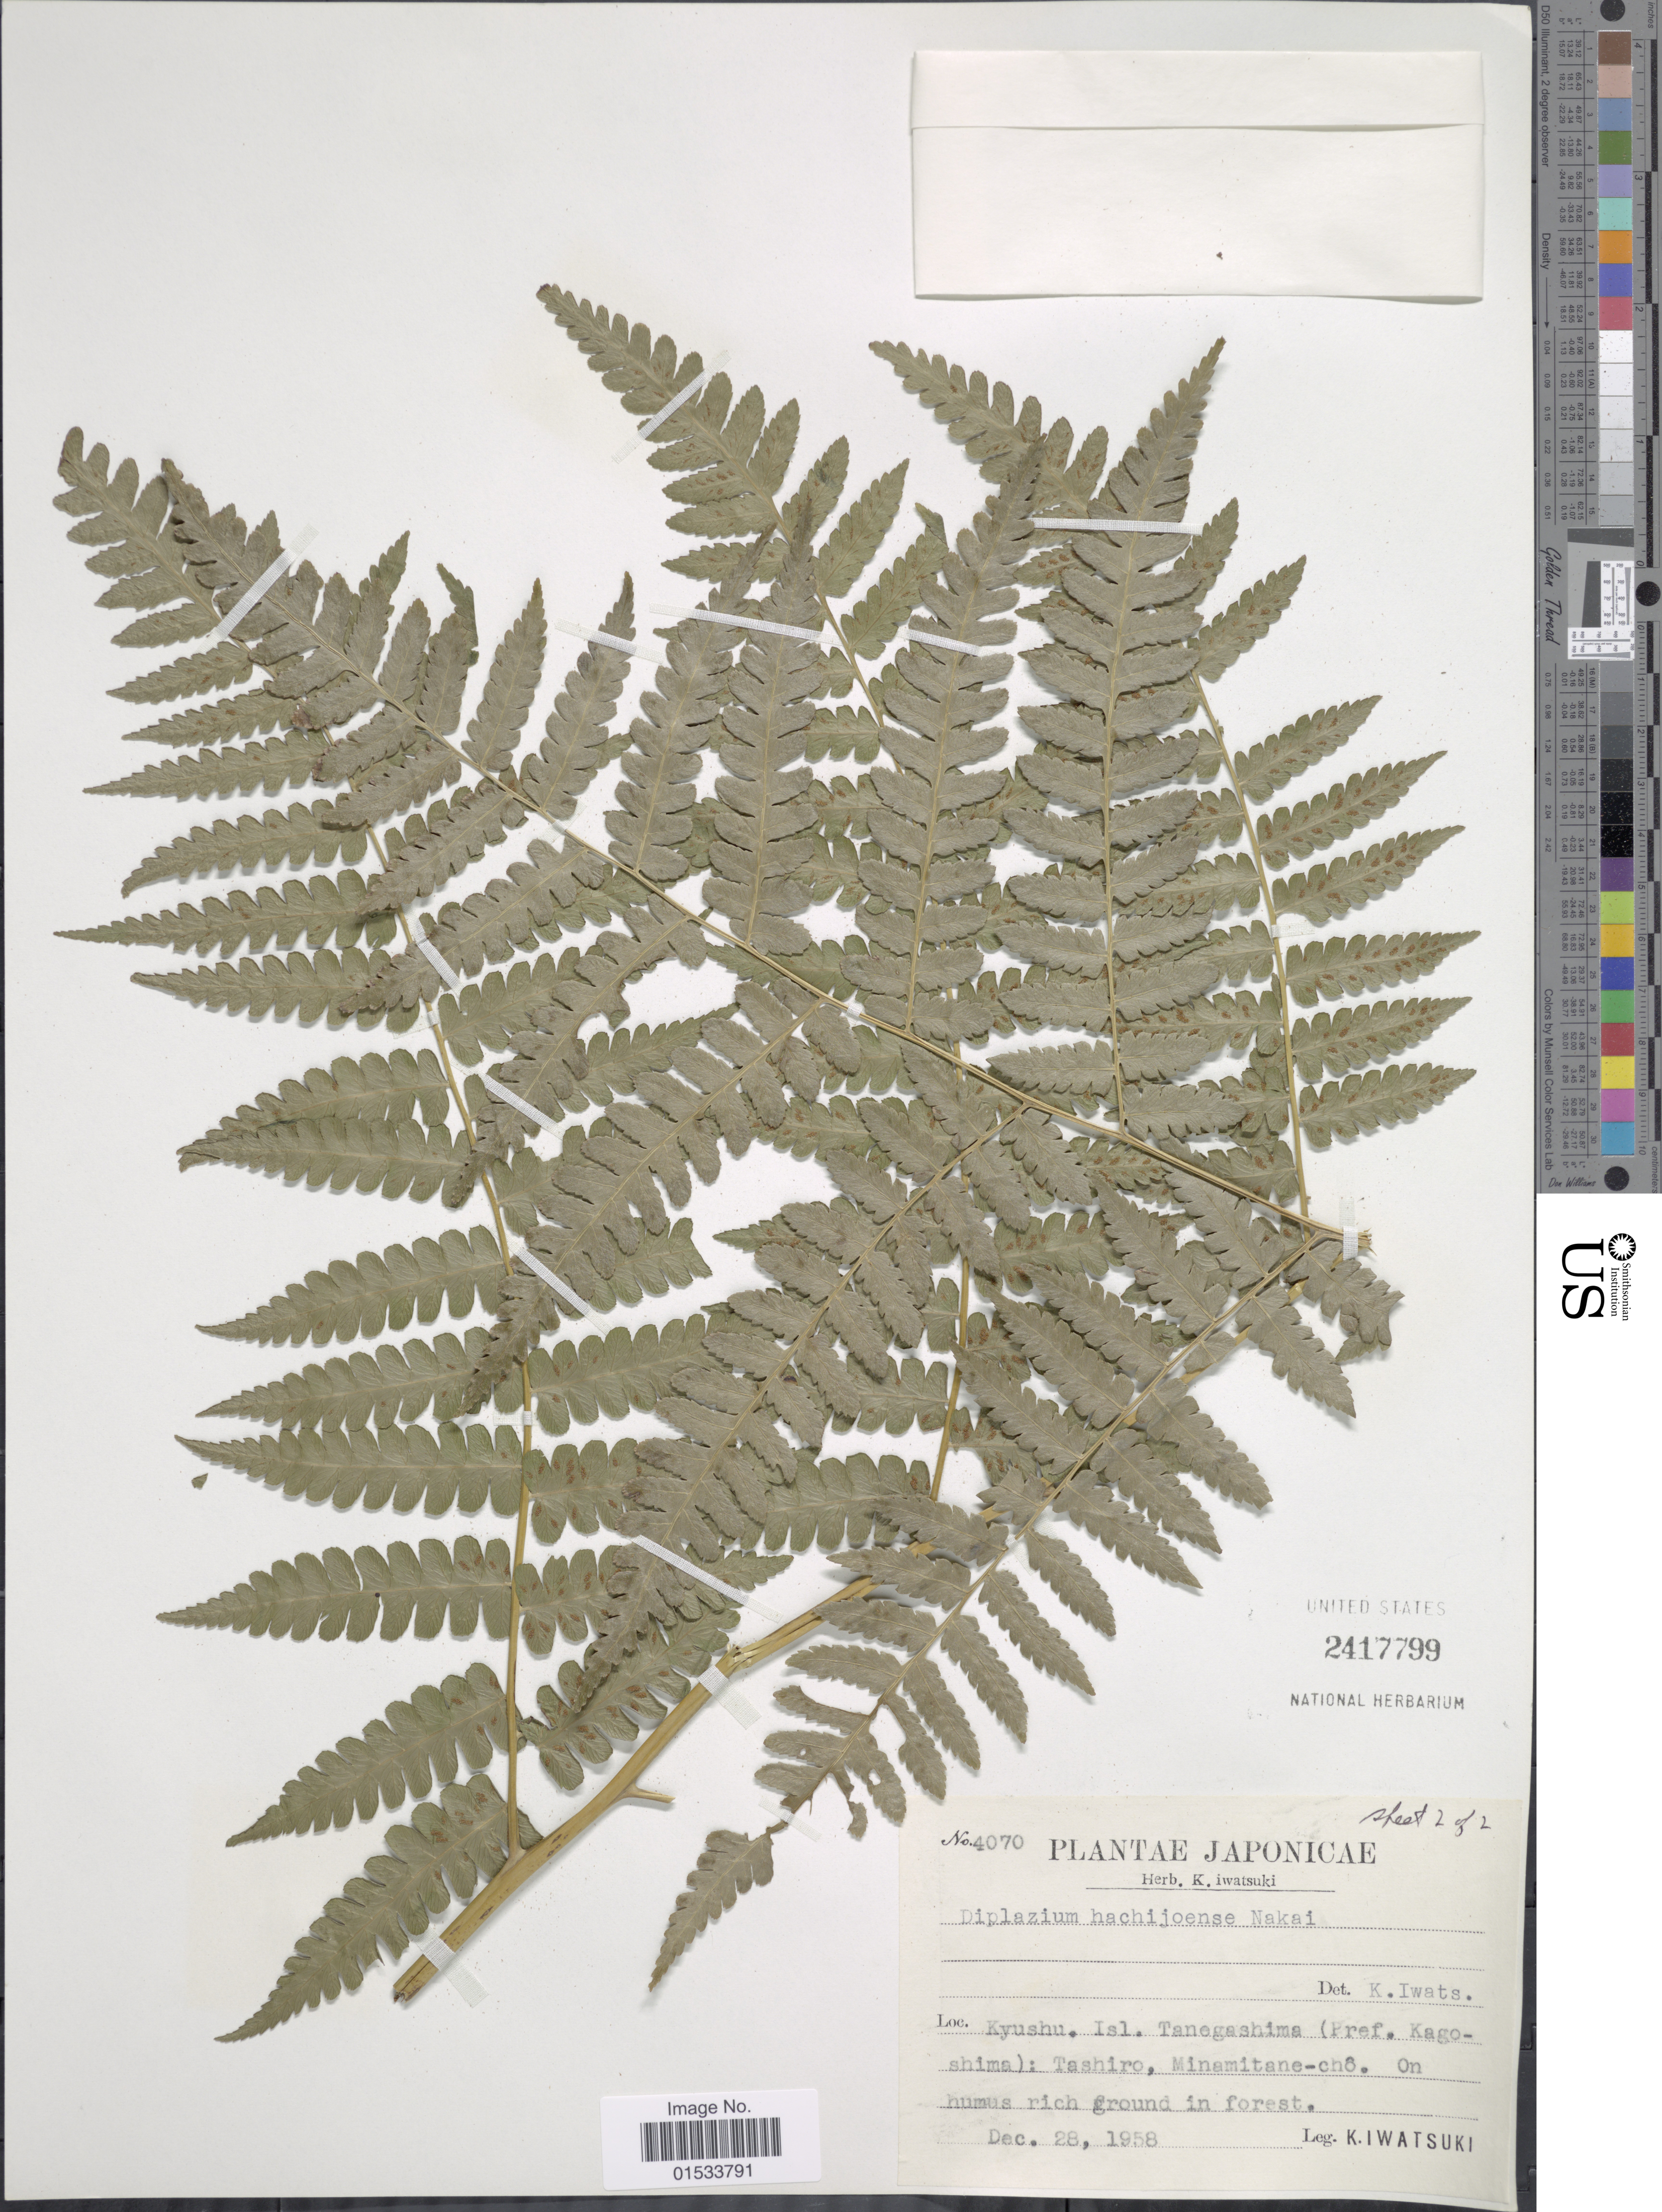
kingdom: Plantae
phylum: Tracheophyta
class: Polypodiopsida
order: Polypodiales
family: Athyriaceae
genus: Diplazium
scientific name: Diplazium hachijoense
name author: Nakai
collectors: K. Iwatsuki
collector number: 4070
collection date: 1958-12-28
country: Japan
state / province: Kagosima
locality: Kyushu, Isl. Tanegashima: Tashiro, Minamitano- chô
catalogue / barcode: US 2417799